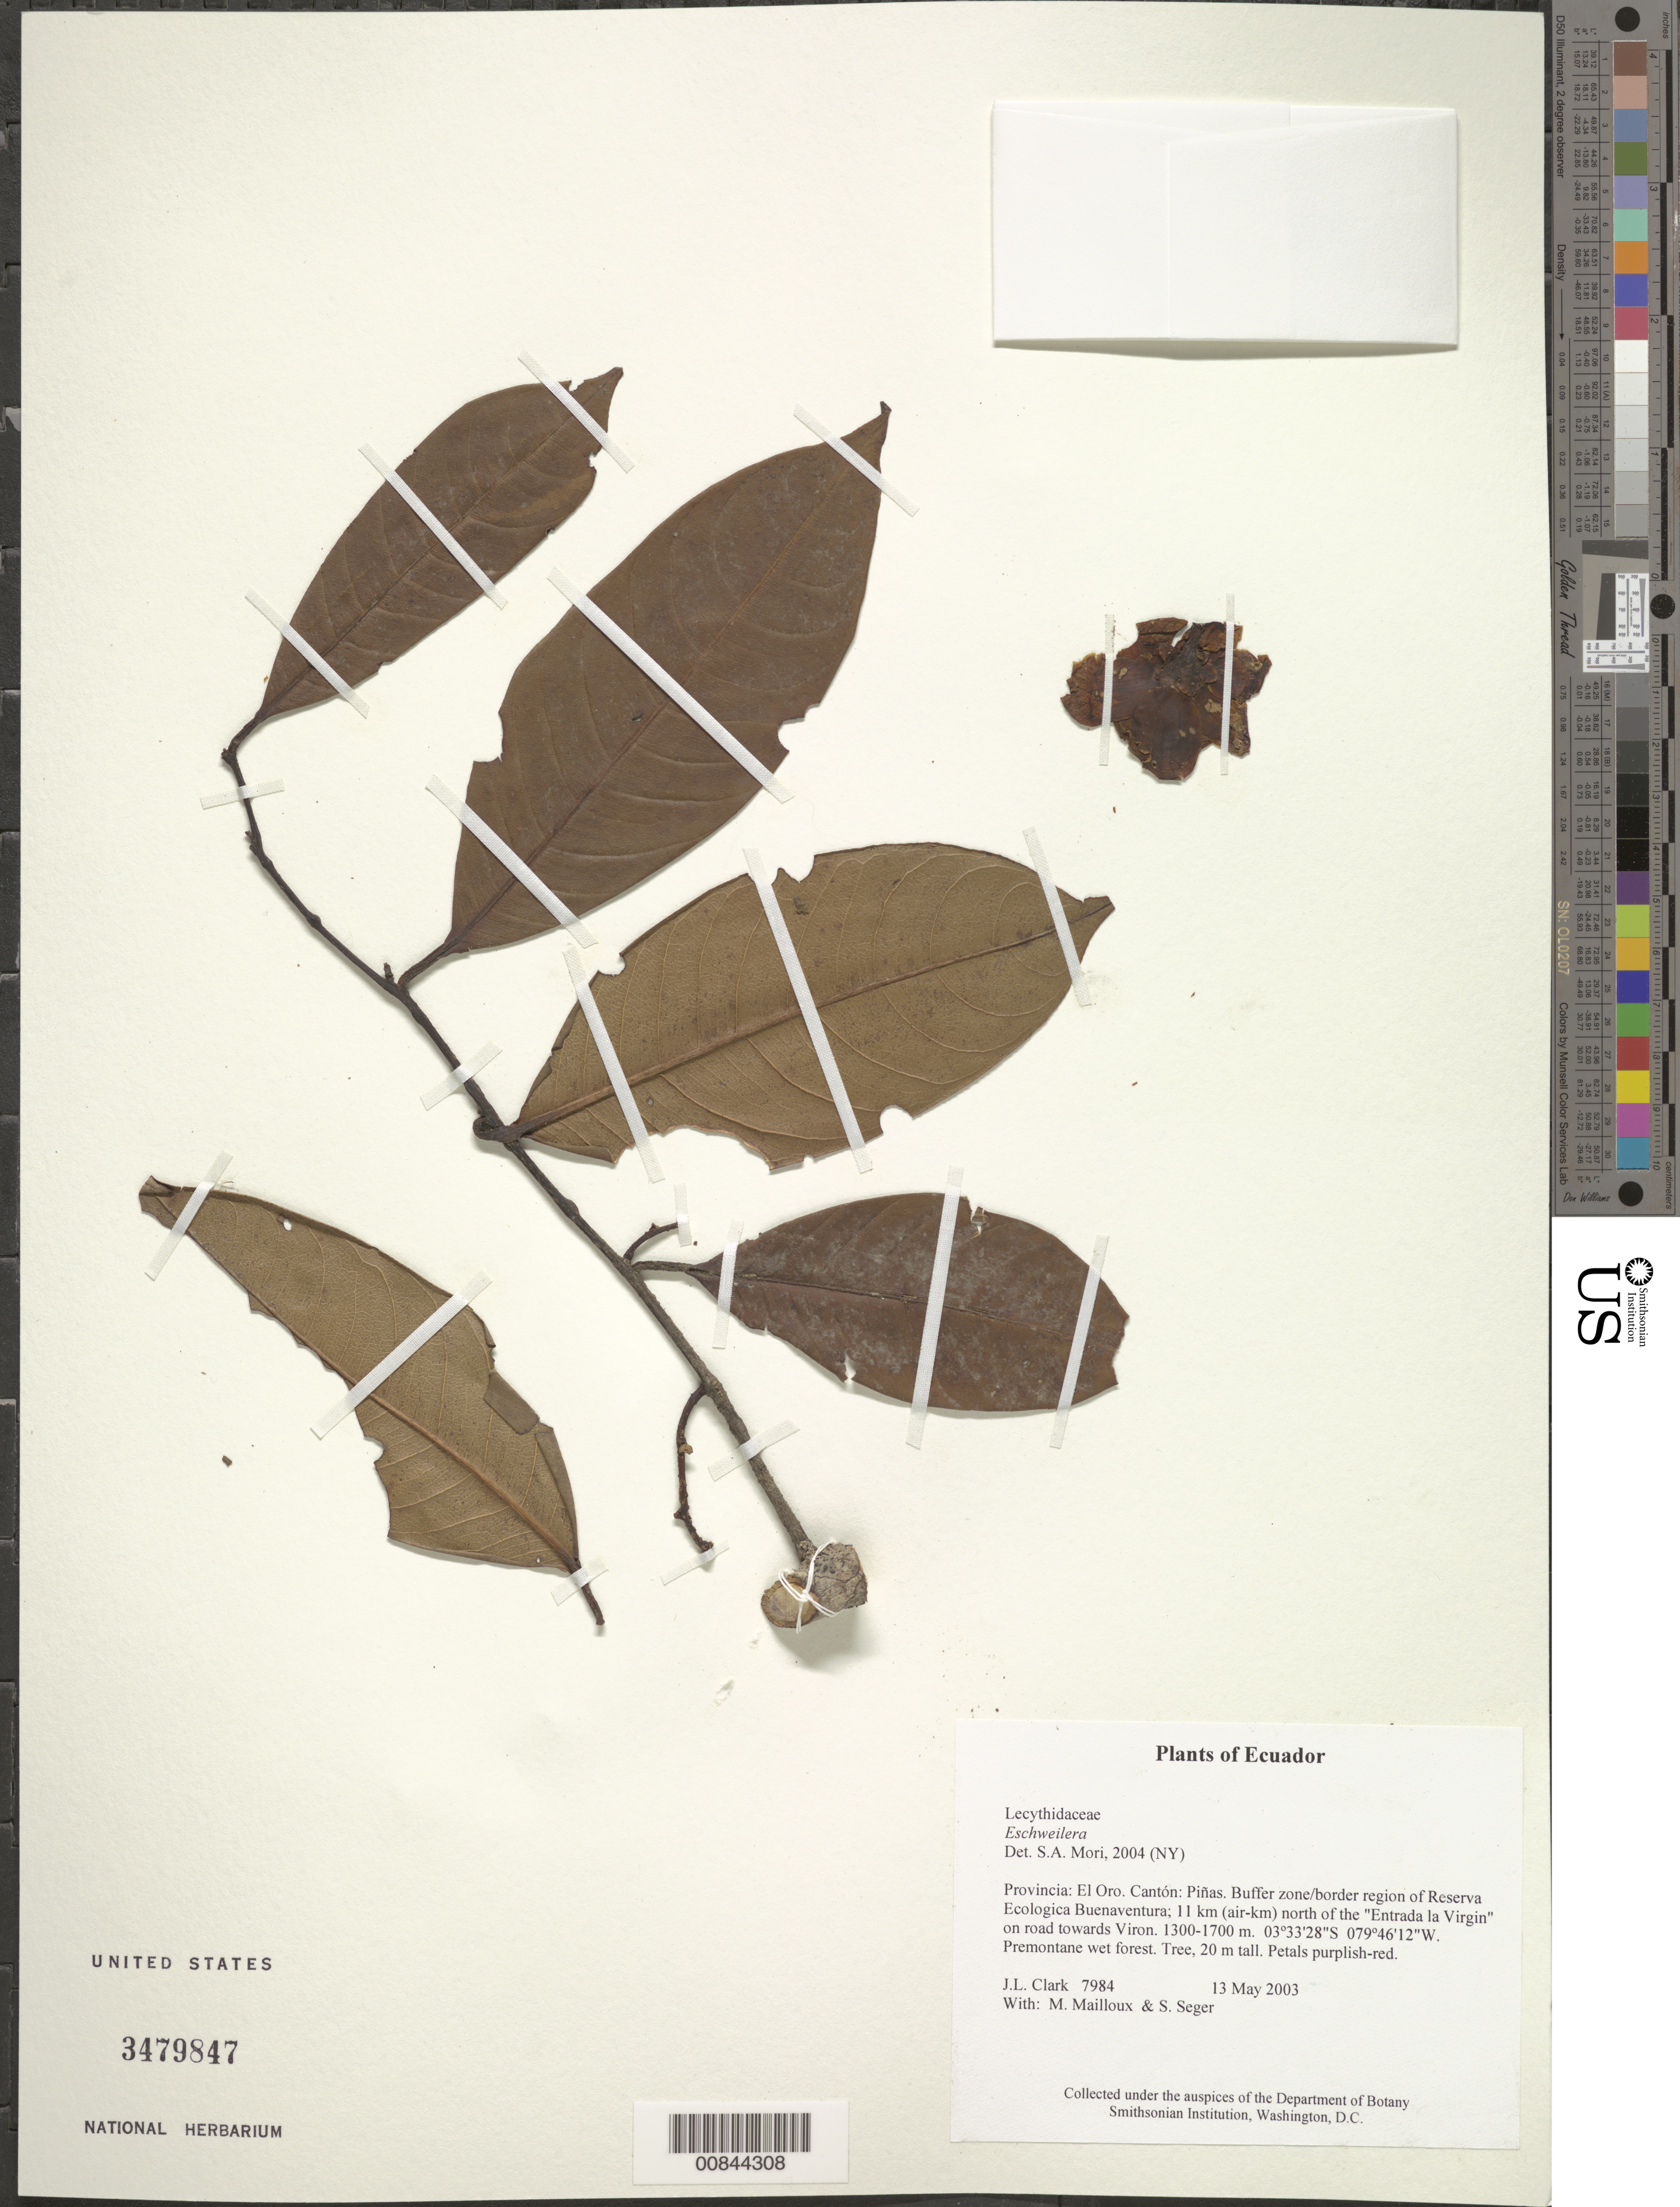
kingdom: Plantae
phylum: Tracheophyta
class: Magnoliopsida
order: Ericales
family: Lecythidaceae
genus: Eschweilera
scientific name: Eschweilera sp.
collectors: J. L. Clark, M. Mailloux & S. Seger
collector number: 07984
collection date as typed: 13 May 2003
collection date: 2003-05-13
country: Ecuador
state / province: El Oro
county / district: Piñas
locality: Buffer zone/border region of Reserva Ecologica Buenaventura; 11 km (air-km) north of the "Entrada la Virgin" on road towards Viron.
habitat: Premontane wet forest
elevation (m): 1300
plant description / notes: QCNE, US, silicagel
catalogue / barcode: US 3479847